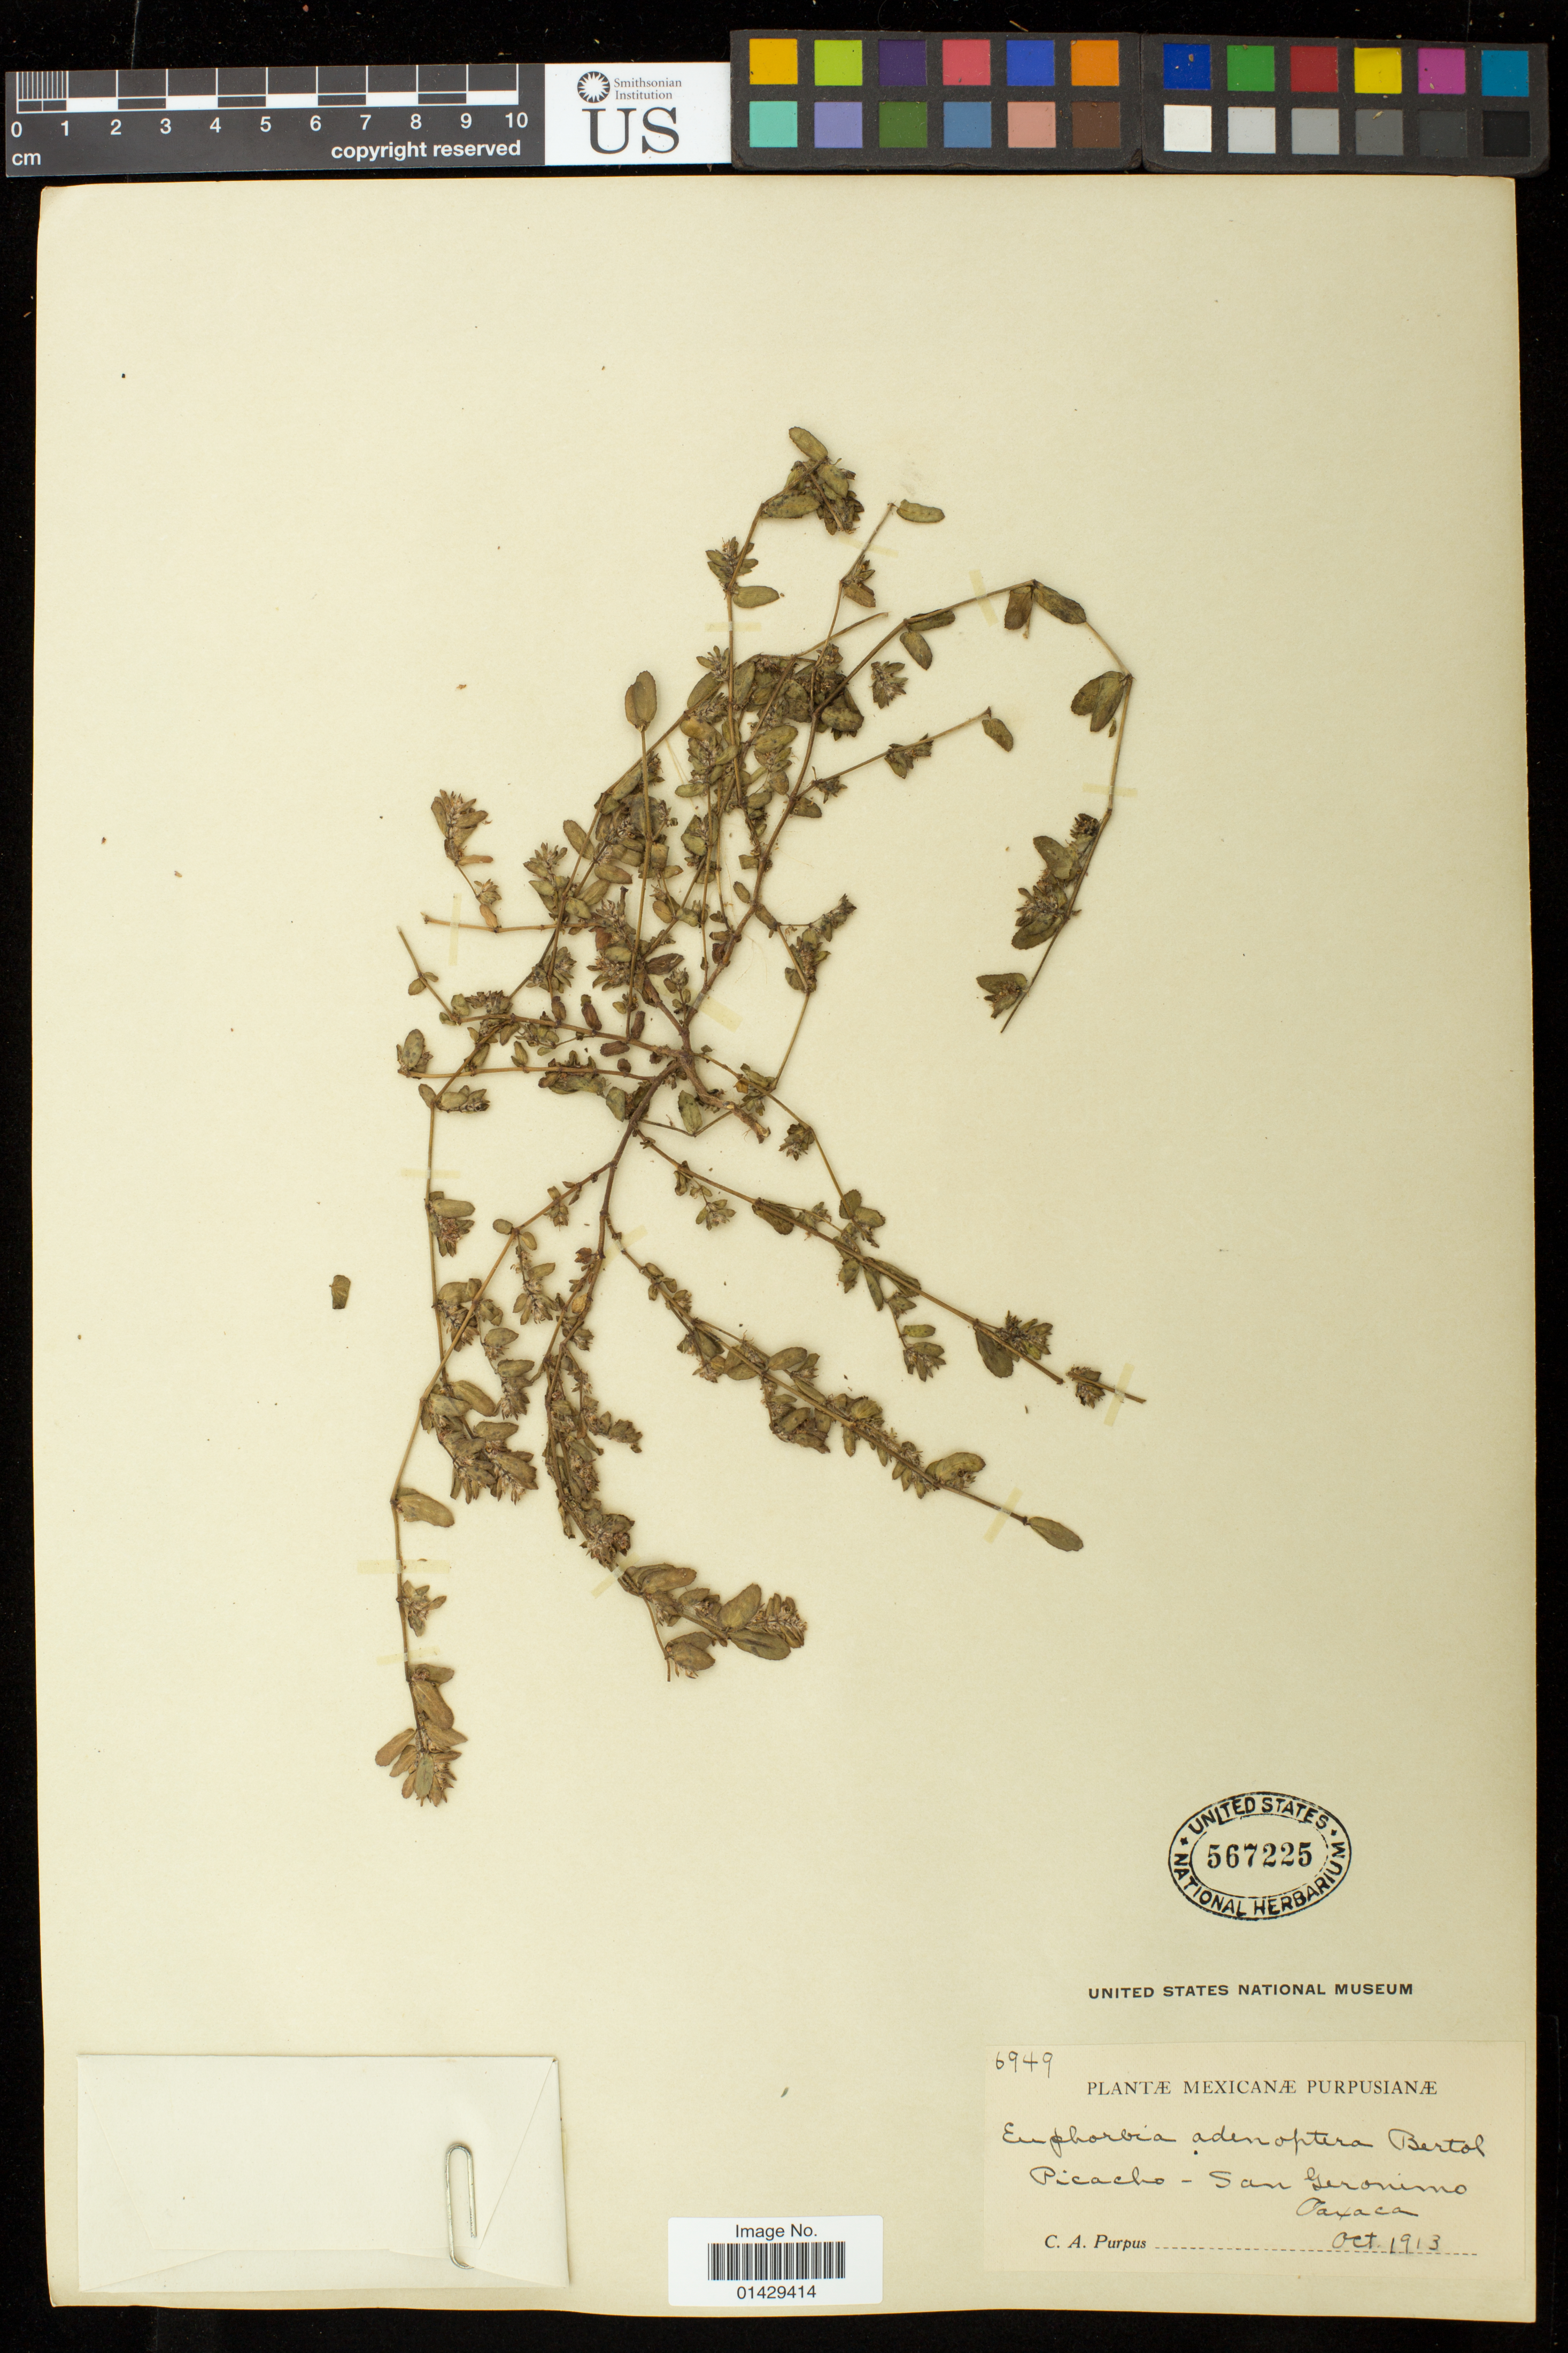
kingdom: Plantae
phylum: Tracheophyta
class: Magnoliopsida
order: Malpighiales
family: Euphorbiaceae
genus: Euphorbia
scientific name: Euphorbia densiflora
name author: (Klotzsch & Garcke) Klotzsch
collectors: C. A. Purpus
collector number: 6949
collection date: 1913-10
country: Mexico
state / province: Oaxaca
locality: Picacho - San Geronimo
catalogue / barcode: US 567225